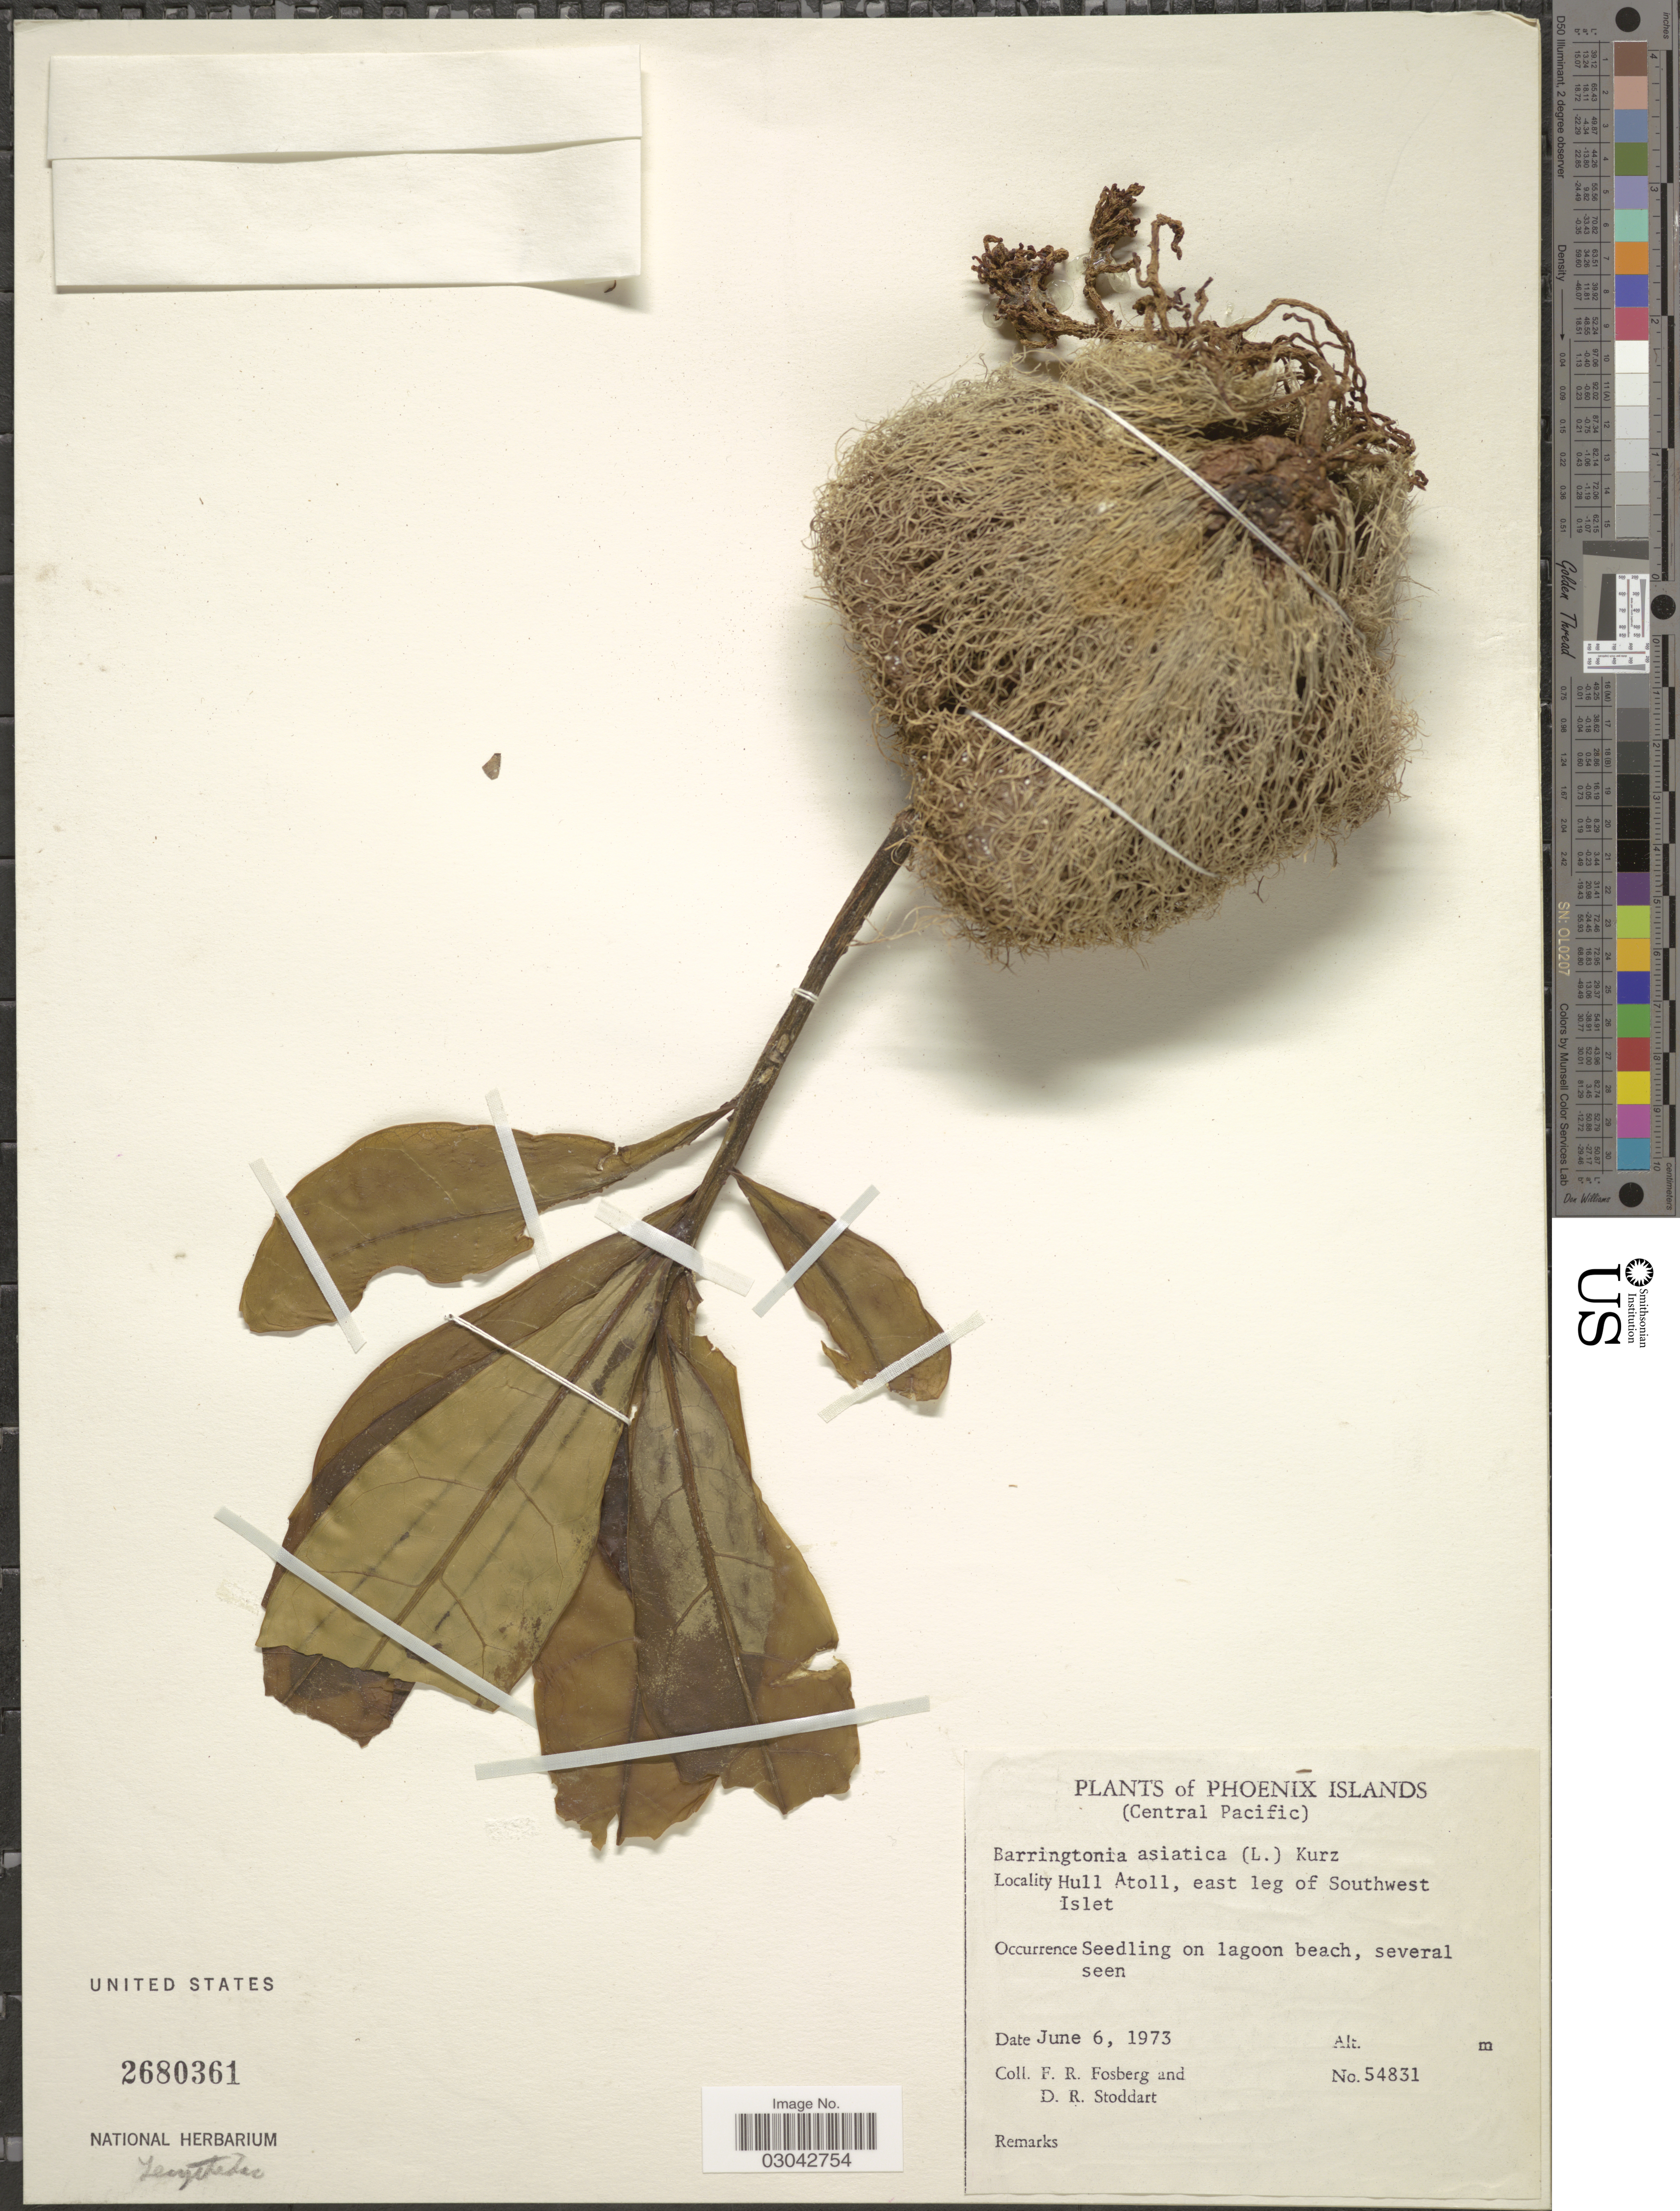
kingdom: Plantae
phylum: Tracheophyta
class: Magnoliopsida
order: Ericales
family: Lecythidaceae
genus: Barringtonia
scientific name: Barringtonia asiatica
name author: (L.) Kurz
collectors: F. R. Fosberg & D. R. Stoddart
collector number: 54831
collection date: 1973-06-06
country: Kiribati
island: Orona [Hull] Atoll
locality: Phoenix Islands (Central Pacific). Hull Atoll, east leg of Southwest Islet.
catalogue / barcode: US 2680361